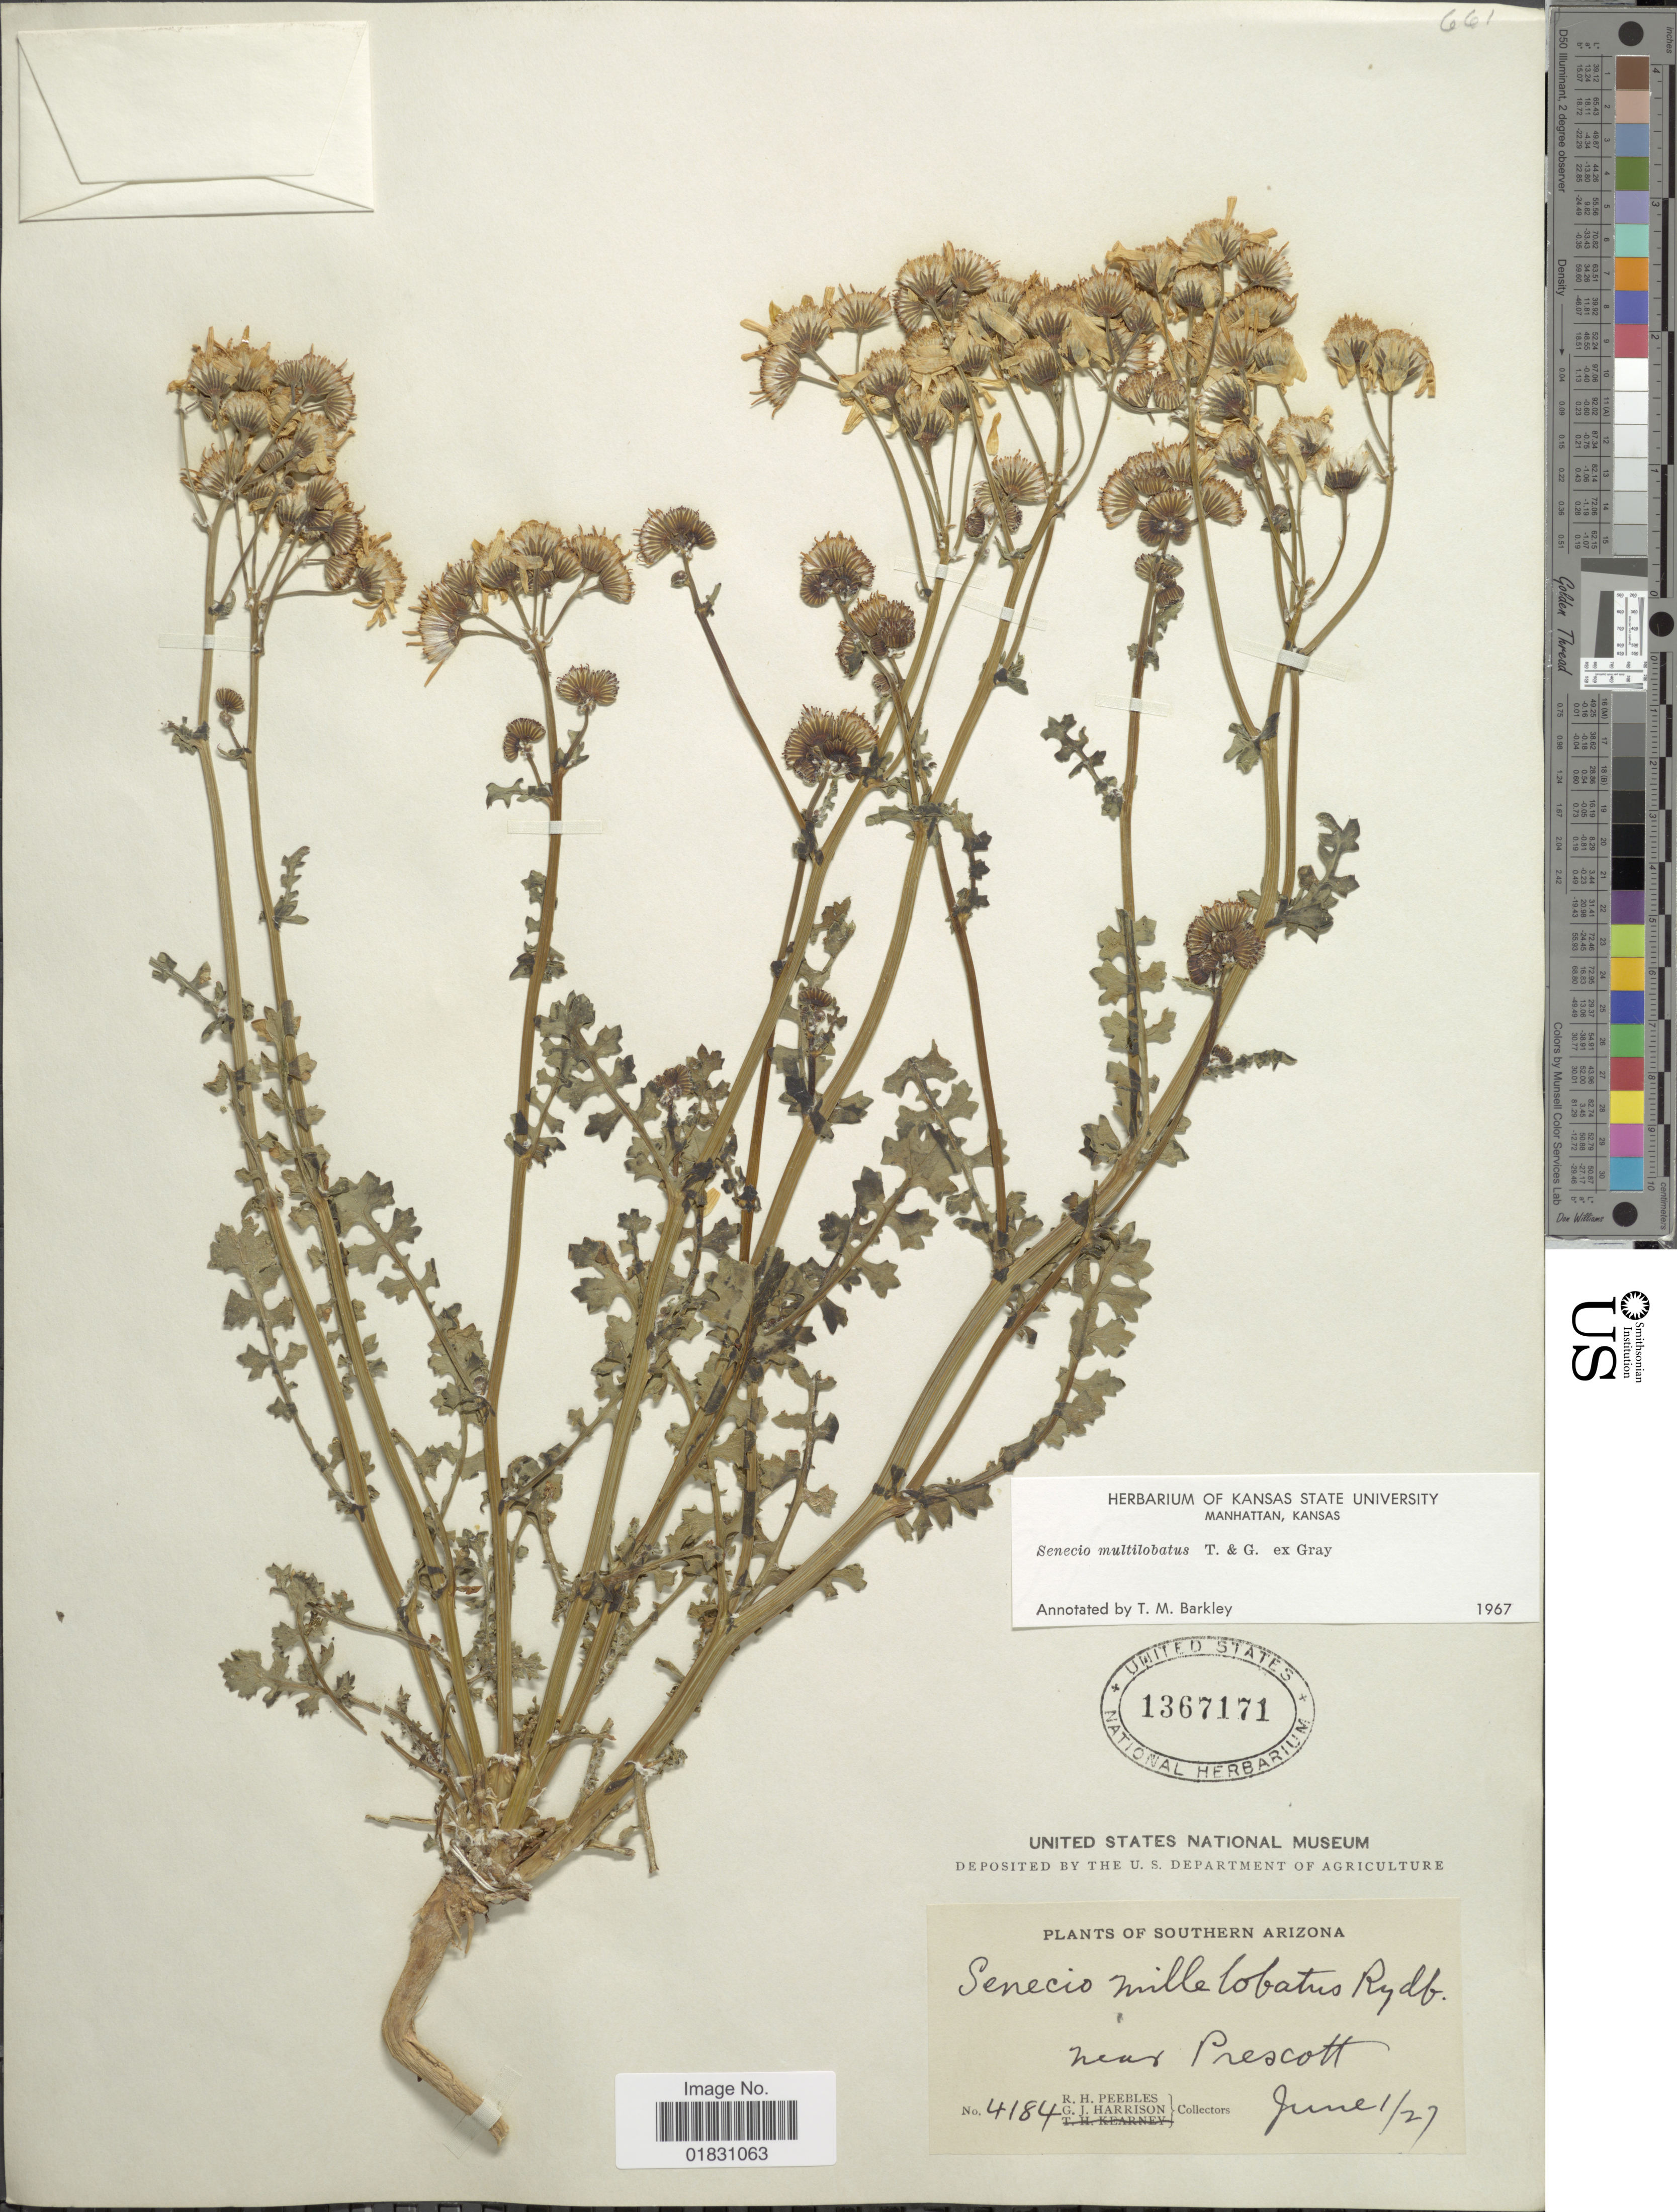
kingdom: Plantae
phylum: Tracheophyta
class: Magnoliopsida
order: Asterales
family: Asteraceae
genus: Packera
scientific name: Packera multilobata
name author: (Torr. & A. Gray) W.A. Weber & Á. Löve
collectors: R. H. Peebles & G. J. Harrison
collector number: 4184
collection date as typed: Transcribed d/m/y: 1/6/27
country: United States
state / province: Arizona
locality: Southern Arizona, near Prescott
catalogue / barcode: US 1367171